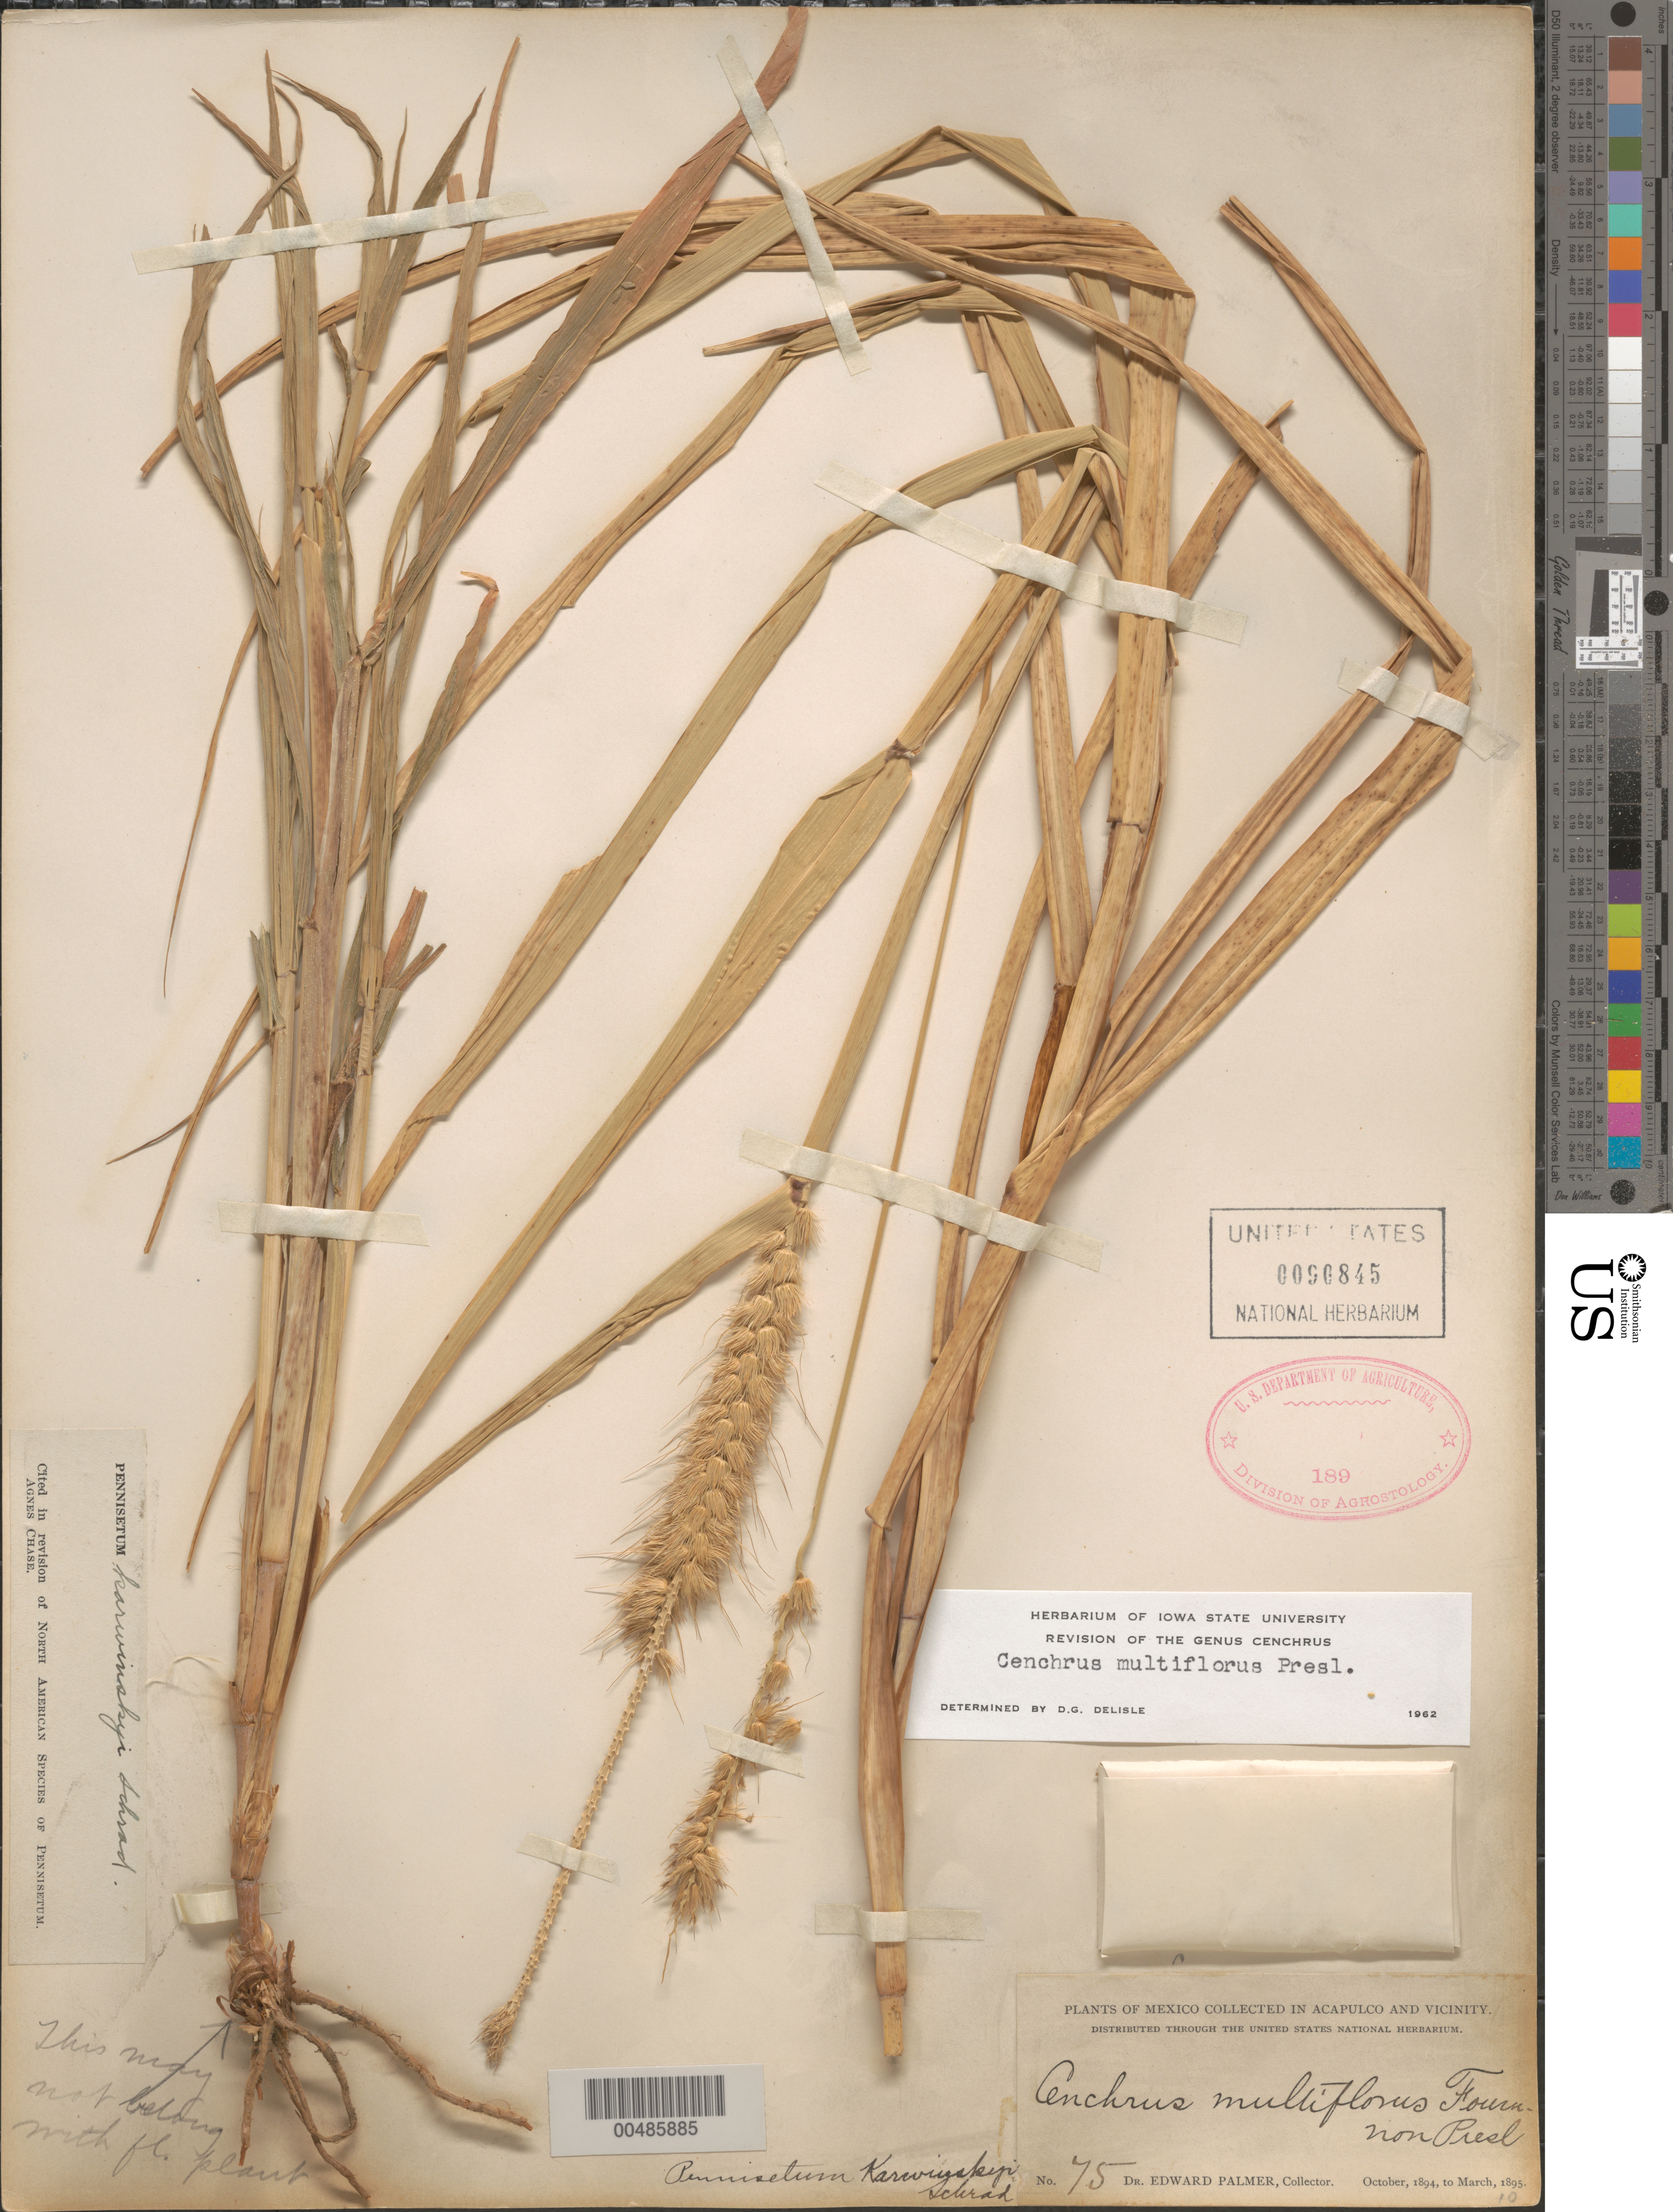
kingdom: Plantae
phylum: Tracheophyta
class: Liliopsida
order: Poales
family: Poaceae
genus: Cenchrus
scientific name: Cenchrus multiflorus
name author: C. Presl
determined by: Delisle, D. G.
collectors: E. Palmer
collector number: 75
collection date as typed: Oct 1894 to Mar 1895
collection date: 1894-10/1895-03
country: Mexico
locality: In Acapulco and vicinity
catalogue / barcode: US 90845